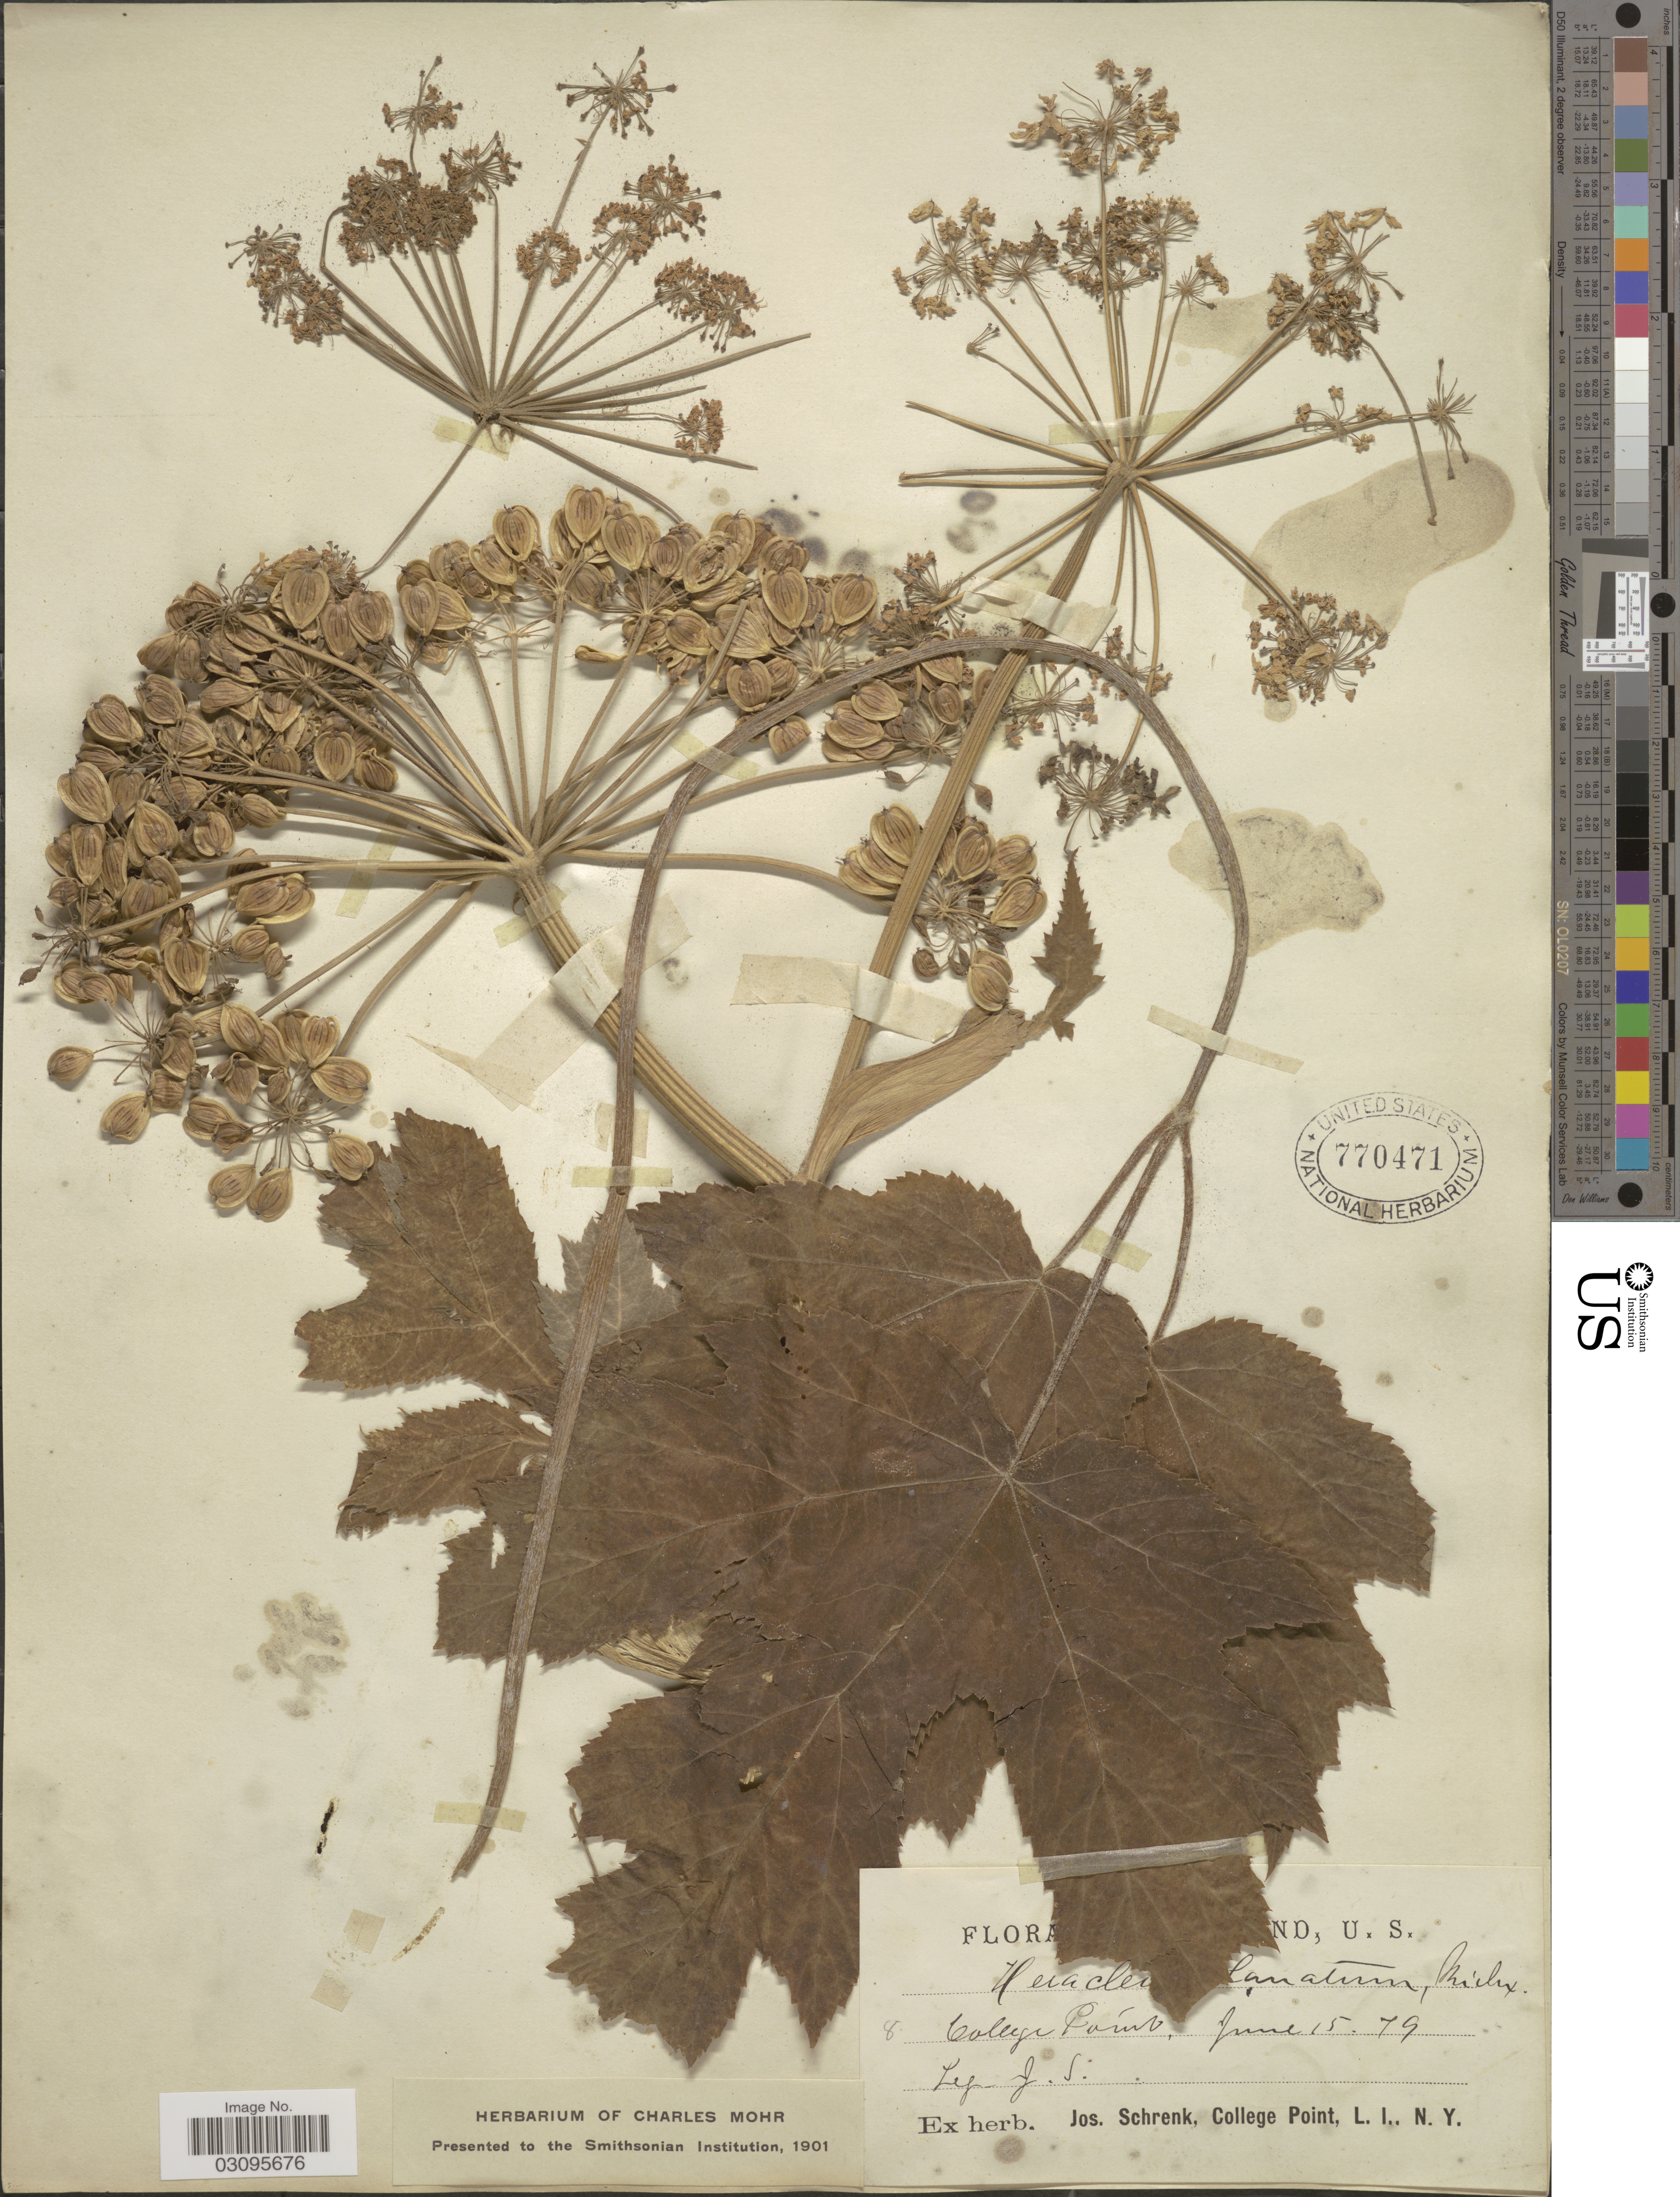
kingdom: Plantae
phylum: Tracheophyta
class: Magnoliopsida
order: Apiales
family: Apiaceae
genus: Heracleum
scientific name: Heracleum lanatum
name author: Michx.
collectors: J. Schrenk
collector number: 8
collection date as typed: Transcribed d/m/y: 15/6/79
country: United States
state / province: New York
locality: College Point.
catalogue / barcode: US 770471